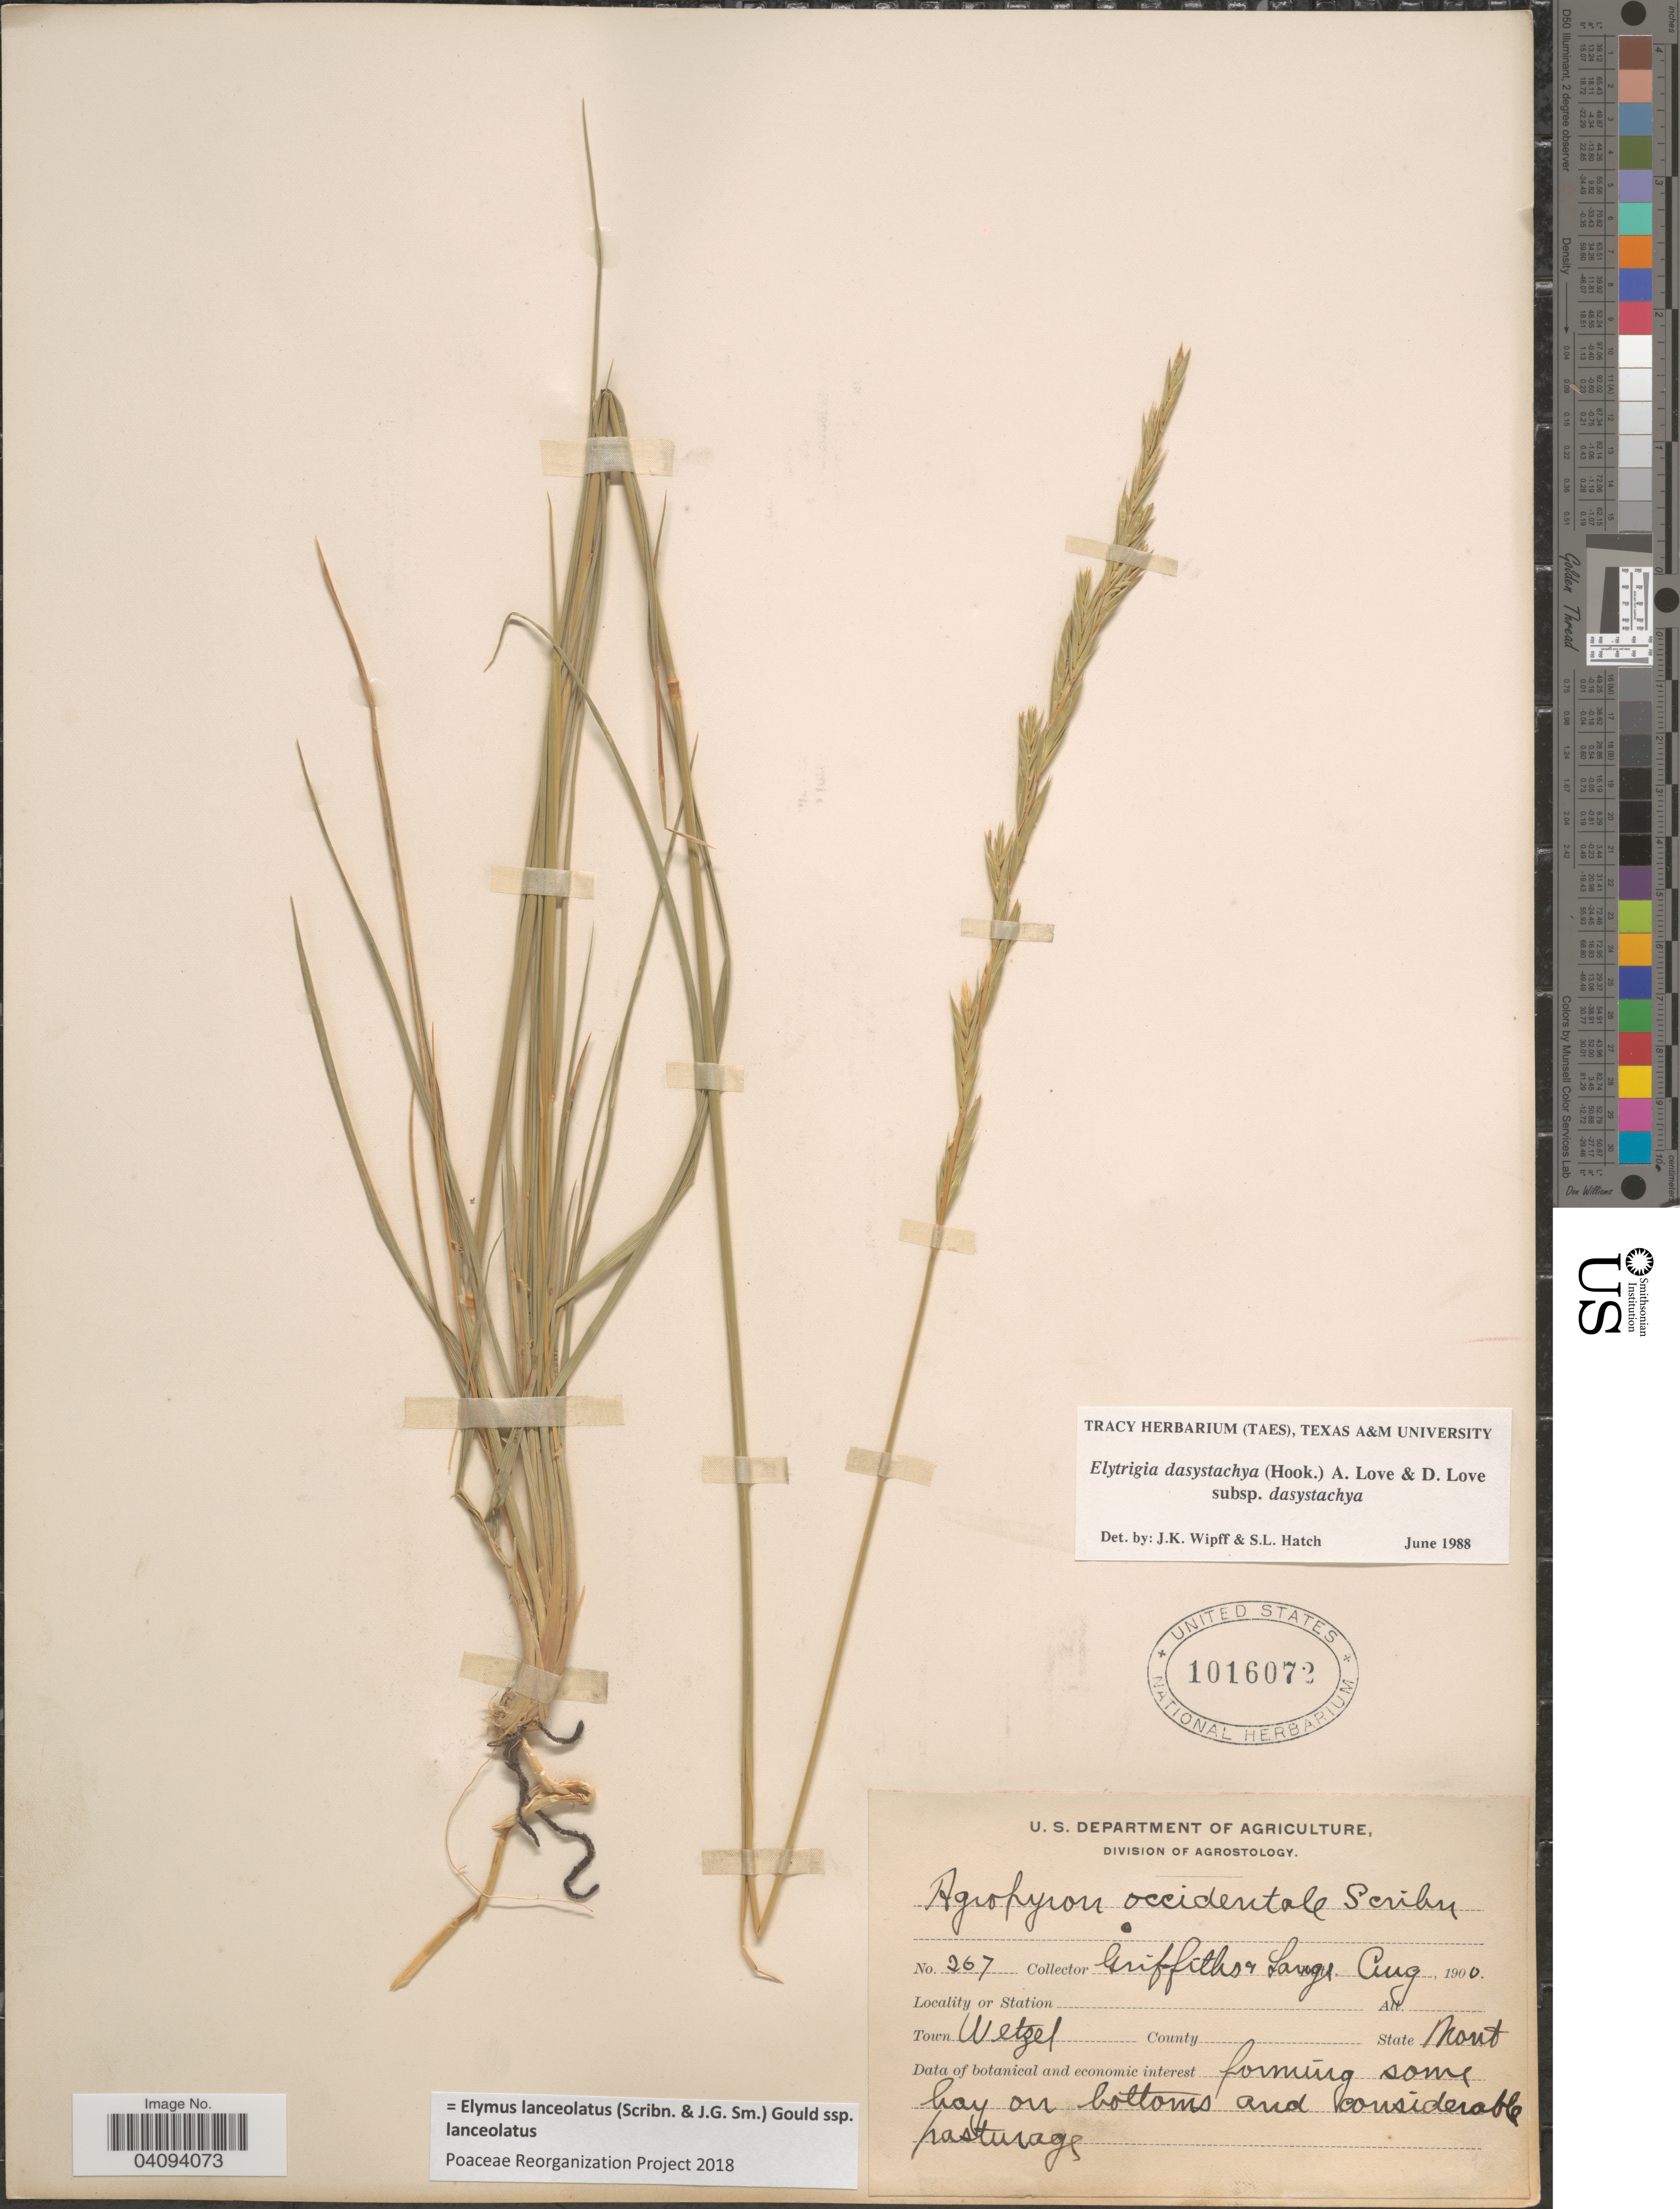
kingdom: Plantae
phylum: Tracheophyta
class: Liliopsida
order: Poales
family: Poaceae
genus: Elymus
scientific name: Elymus lanceolatus subsp. lanceolatus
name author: (Scribn. & J.G. Sm.) Gould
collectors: -- Griffiths & -- Lange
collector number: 267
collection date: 1900-08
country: United States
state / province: Montana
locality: Town Wetzel.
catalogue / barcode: US 1016072